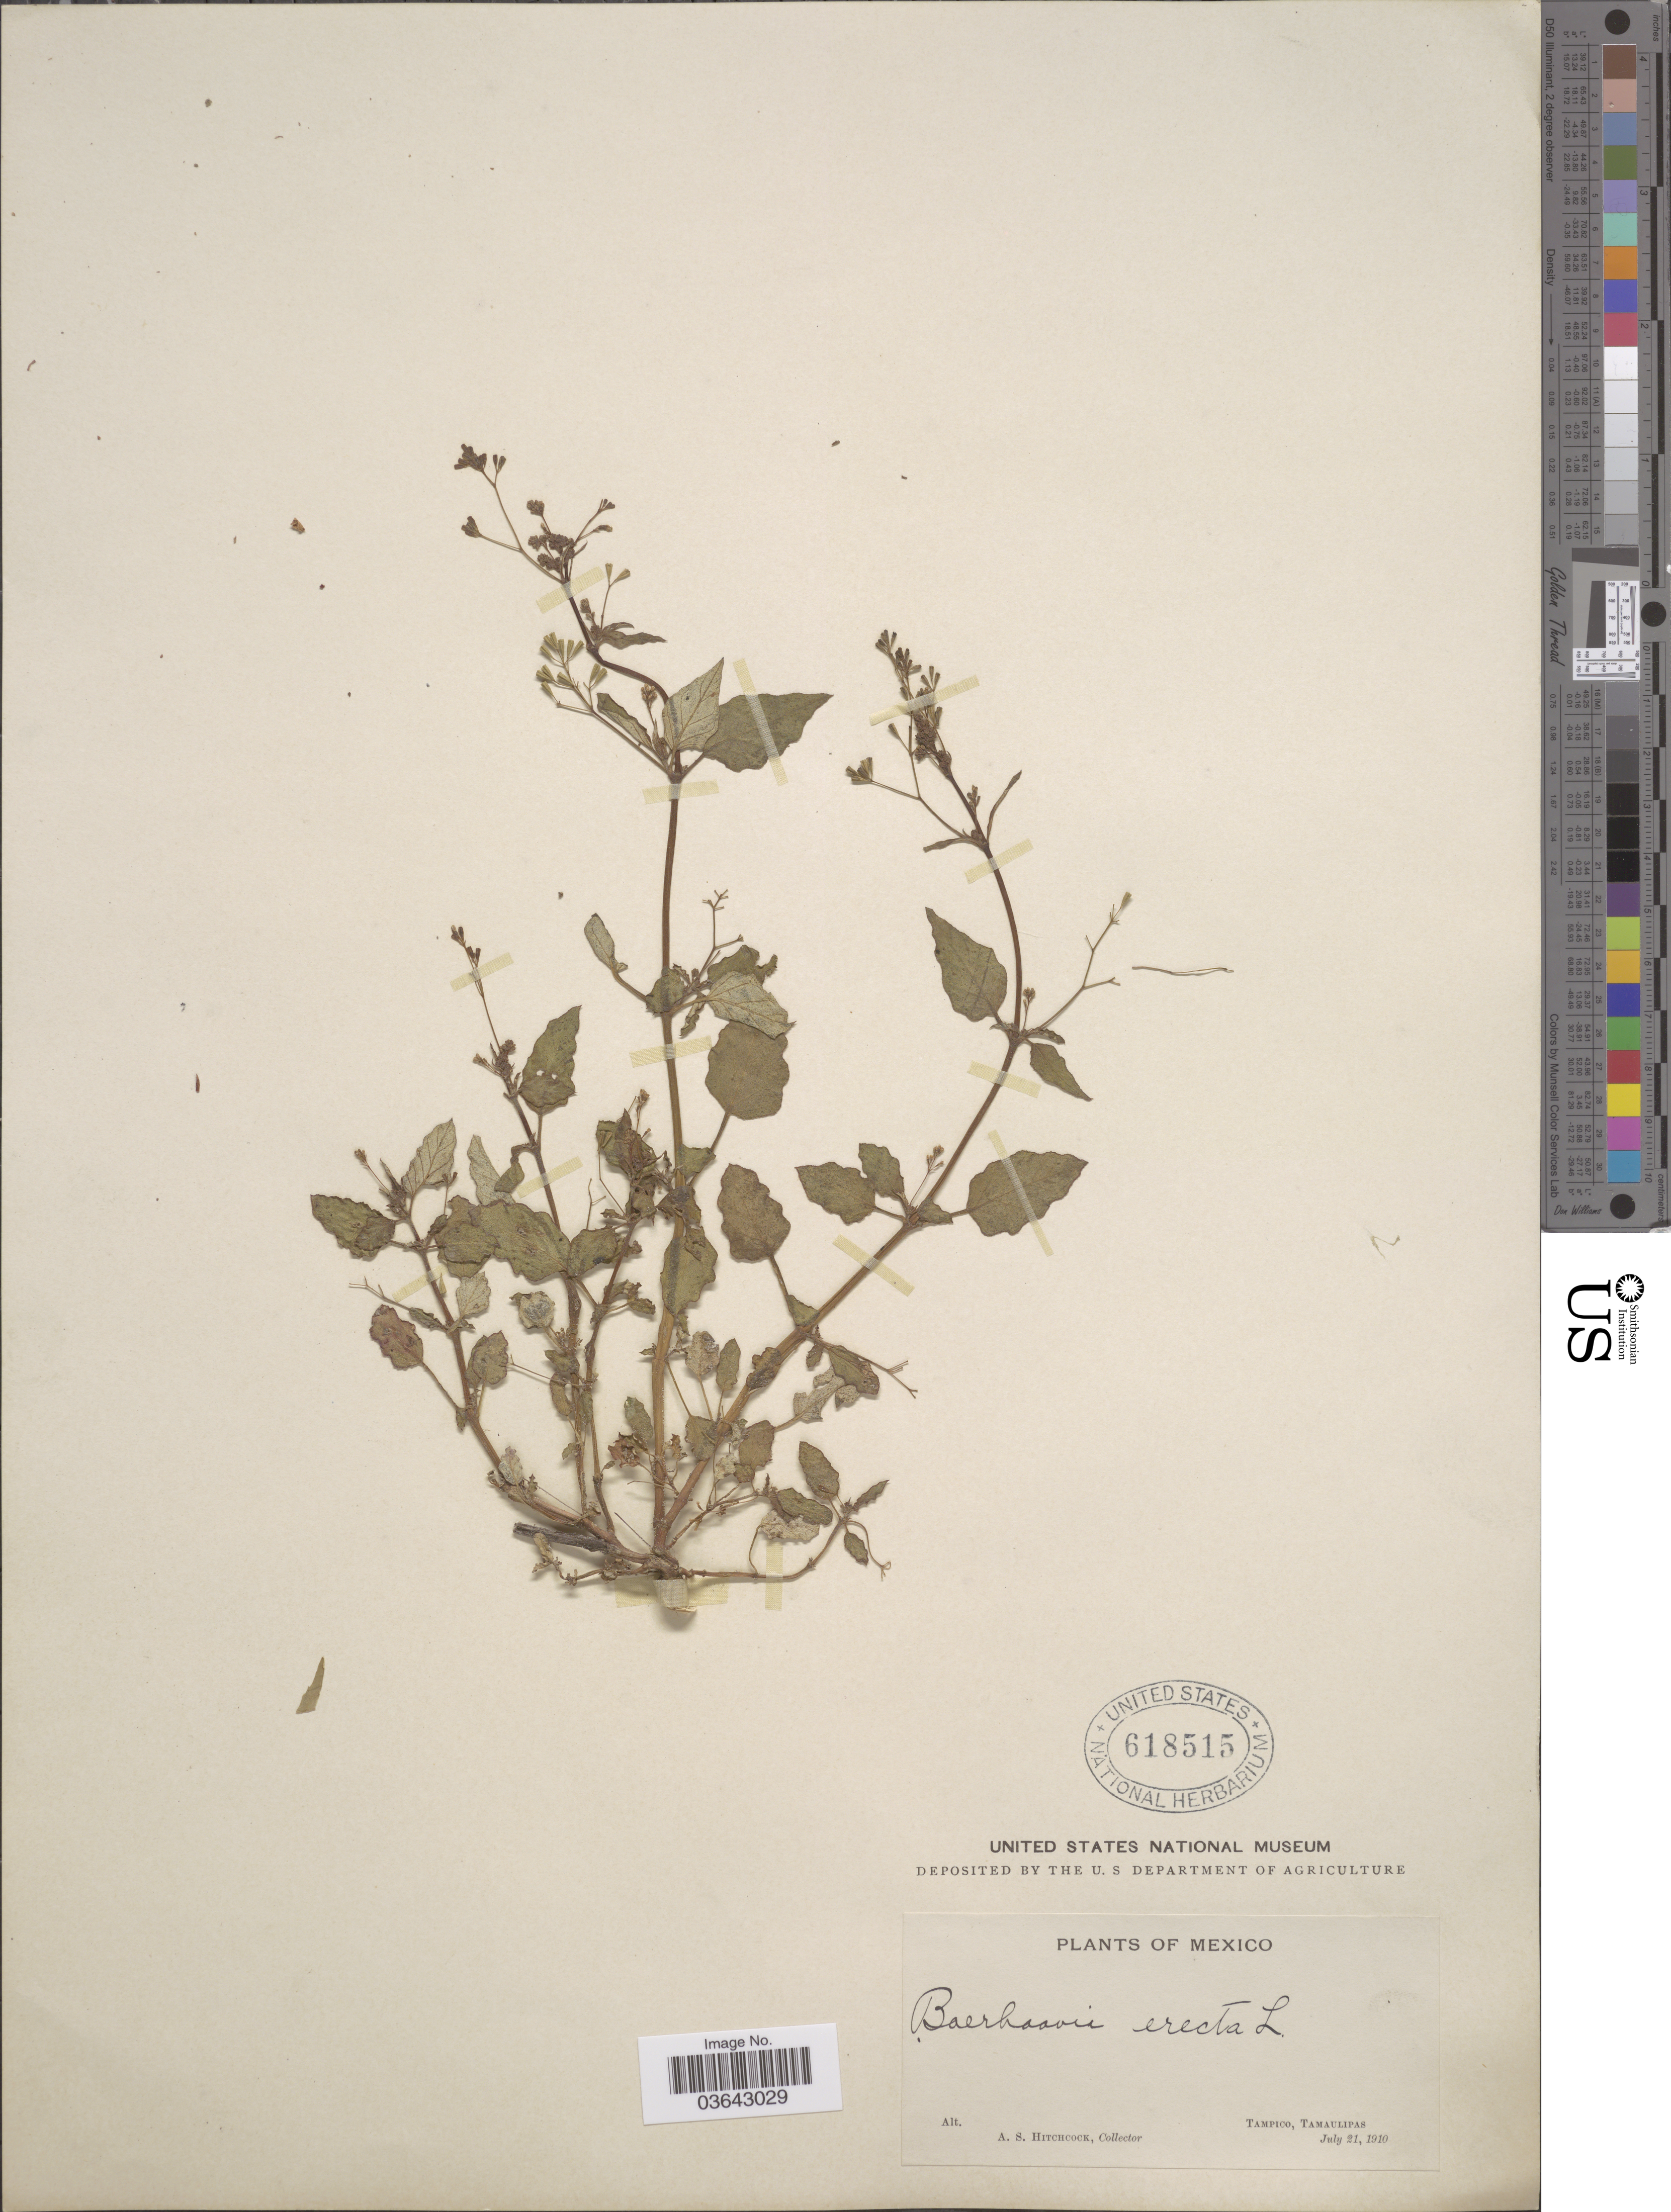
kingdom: Plantae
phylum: Tracheophyta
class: Magnoliopsida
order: Caryophyllales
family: Nyctaginaceae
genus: Boerhavia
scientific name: Boerhavia erecta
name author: L.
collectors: A. S. Hitchcock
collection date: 1910-07-21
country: Mexico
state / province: Tamaulipas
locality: Tampico.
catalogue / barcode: US 618515